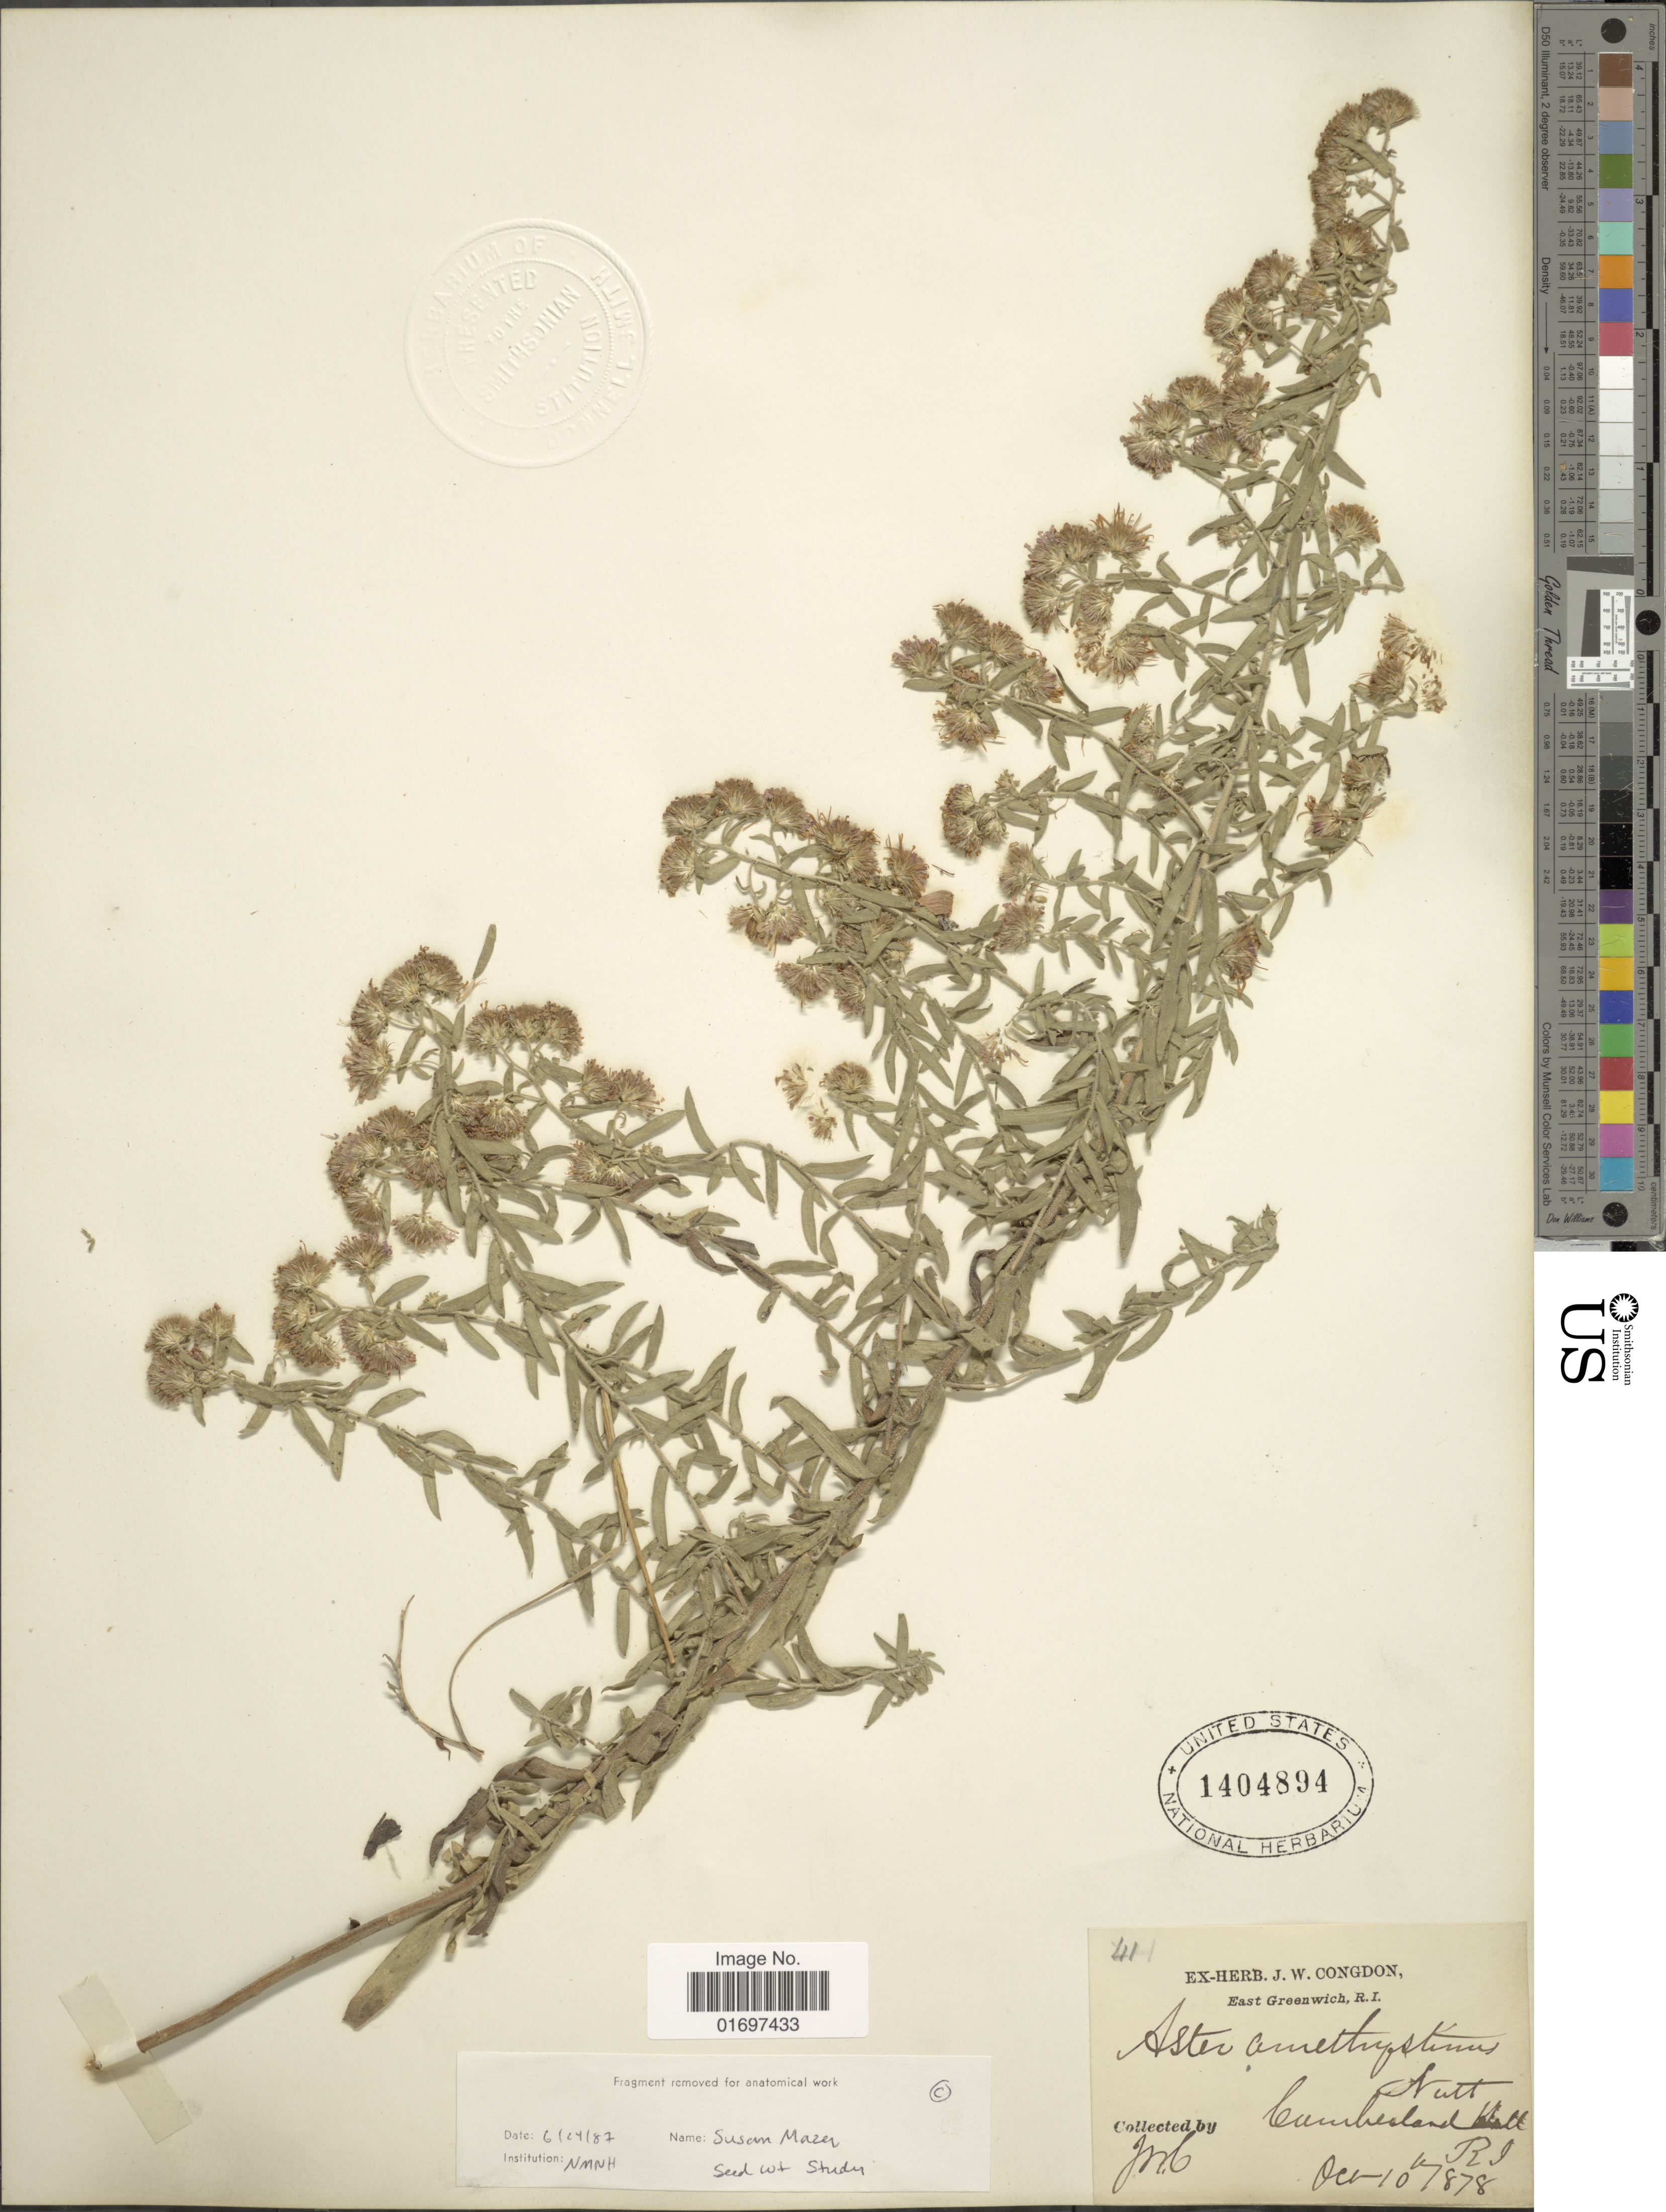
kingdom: Plantae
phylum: Tracheophyta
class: Magnoliopsida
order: Asterales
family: Asteraceae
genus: Symphyotrichum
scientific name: Symphyotrichum x amethystinum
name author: (Nutt.) G.L. Nesom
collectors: J. W. Congdon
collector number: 41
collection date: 1878-10-10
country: United States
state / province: Rhode Island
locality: Cumberland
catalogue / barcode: US 1404894